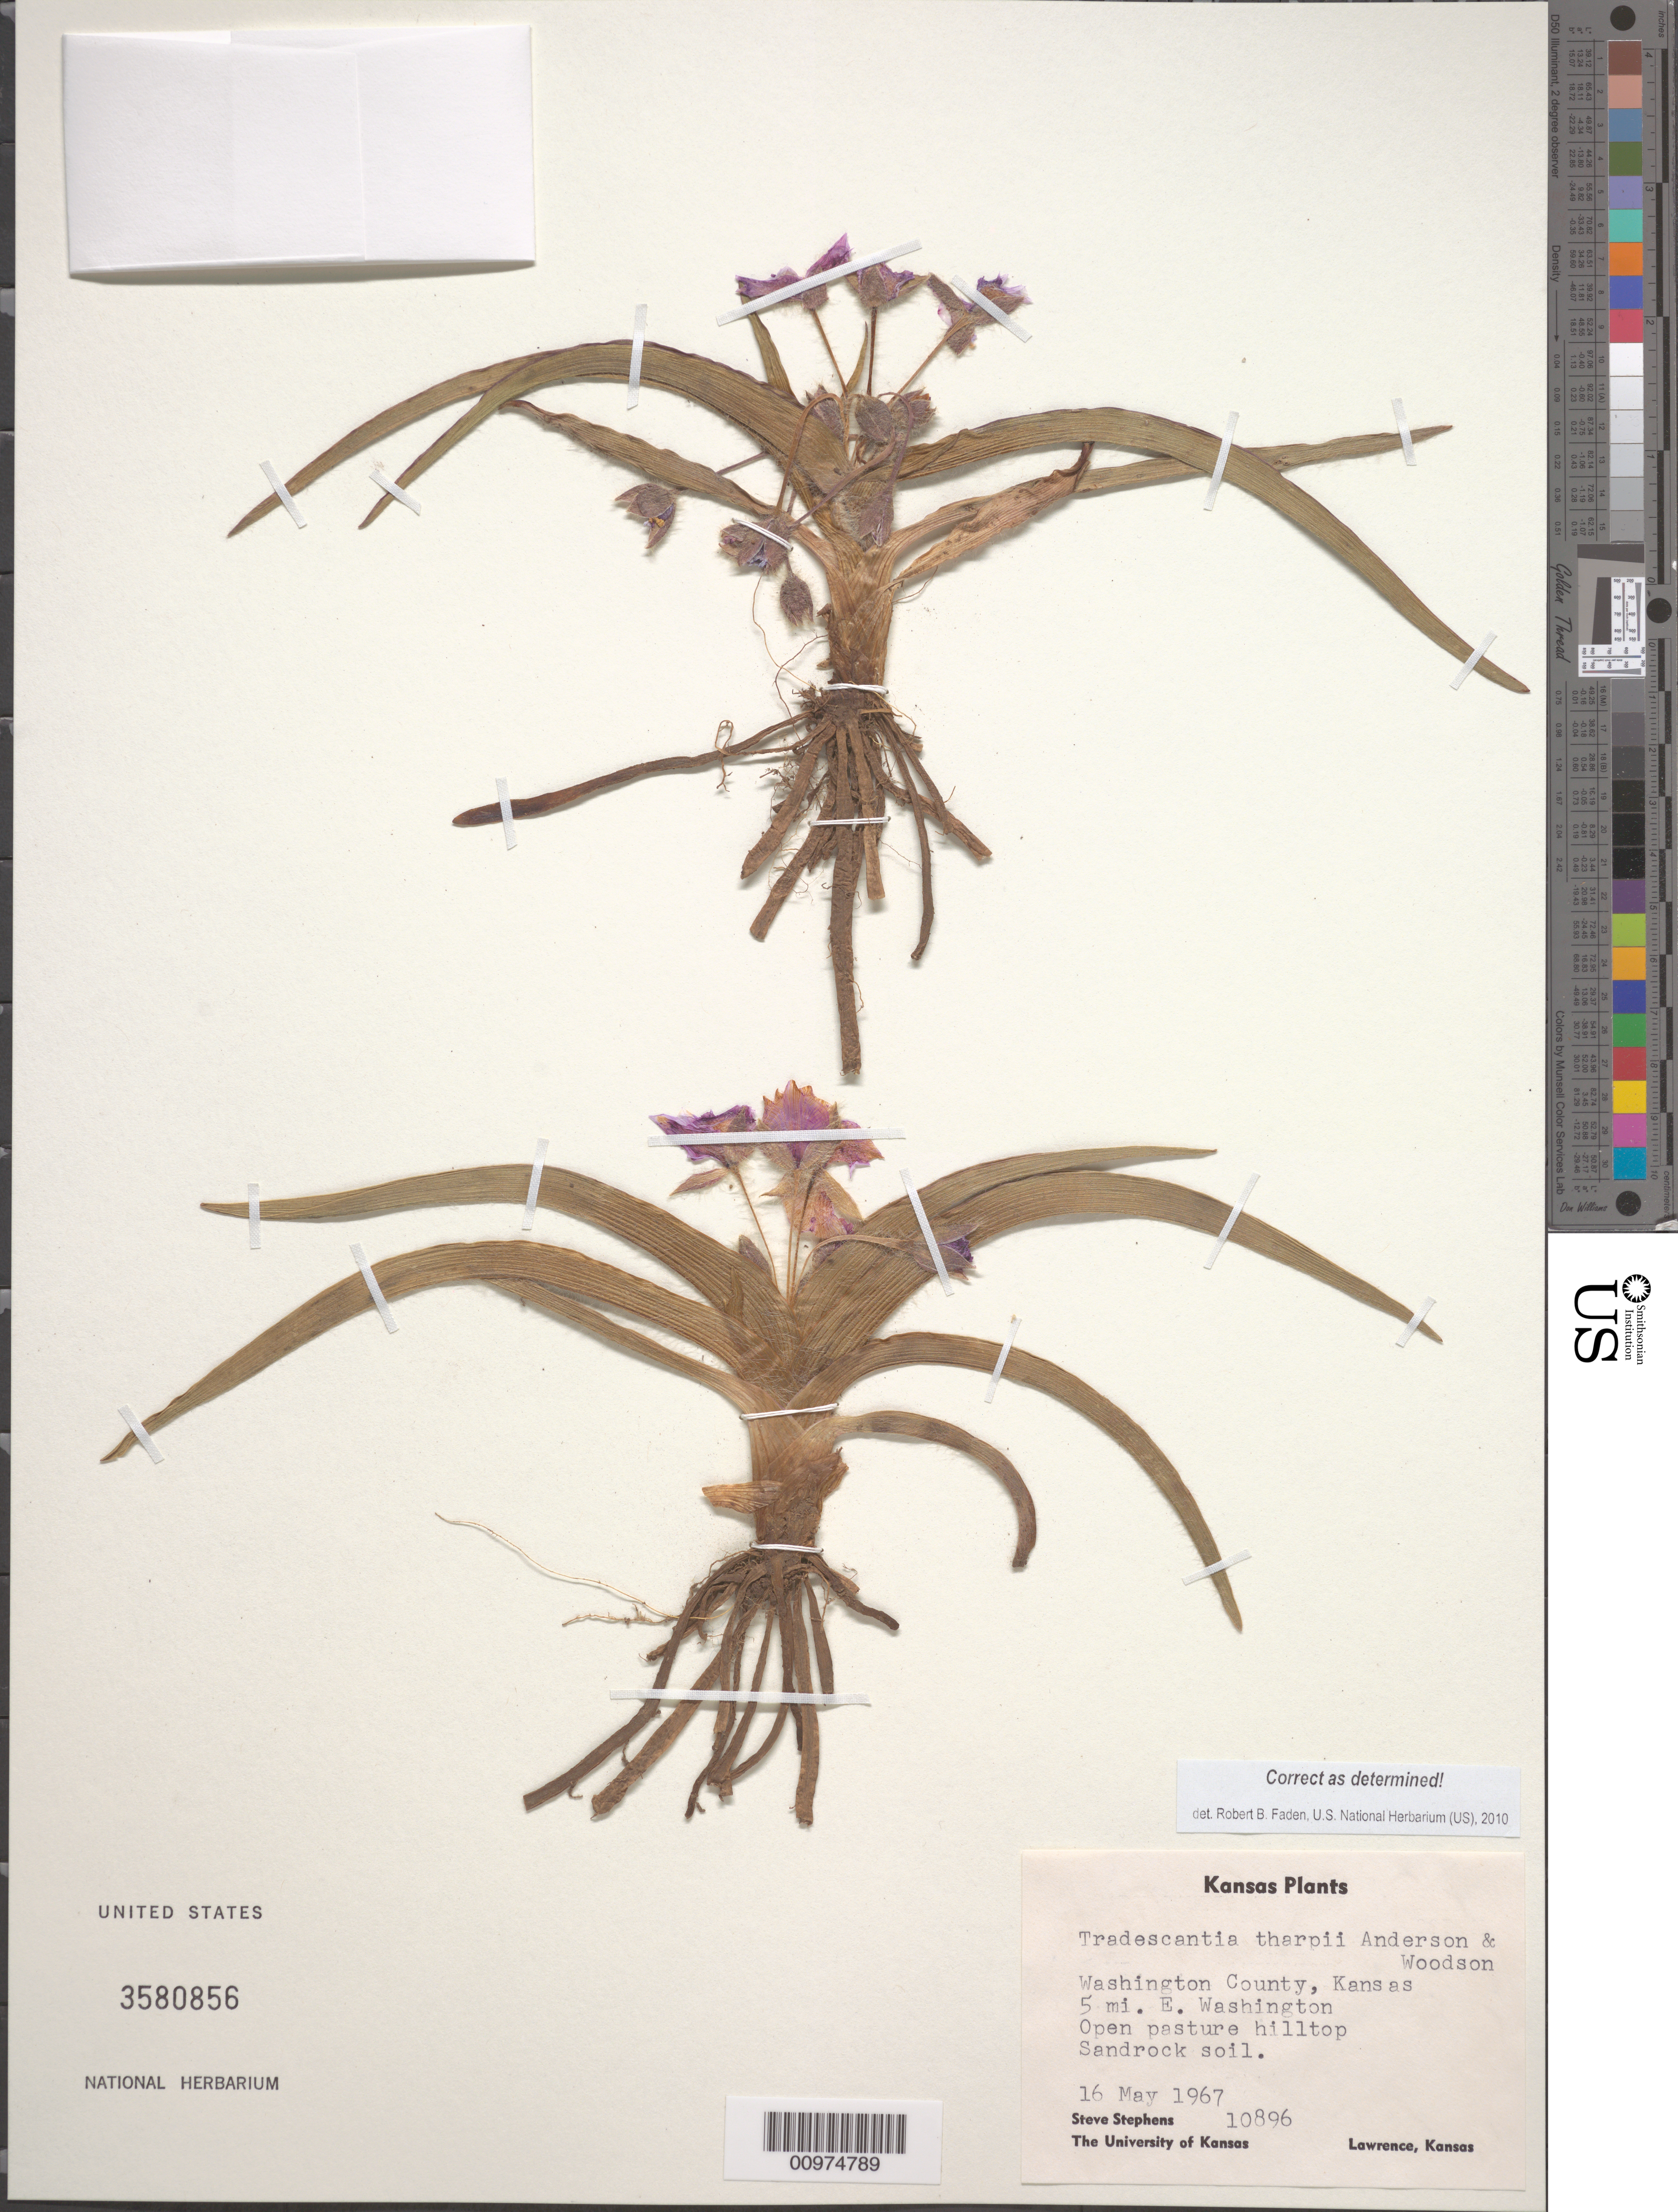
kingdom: Plantae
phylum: Tracheophyta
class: Liliopsida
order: Commelinales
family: Commelinaceae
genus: Tradescantia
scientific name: Tradescantia tharpii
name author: E.S. Anderson & Woodson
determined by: Faden, Robert B., (US), Smithsonian Institution - National Museum of Natural History (UNITED STATES)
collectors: S. Stephens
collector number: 10896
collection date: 1967-05-16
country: United States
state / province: Kansas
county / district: Washington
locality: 5 mi. E. Washington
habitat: Open pasture hilltop. Sandrock soil.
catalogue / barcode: US 3580856